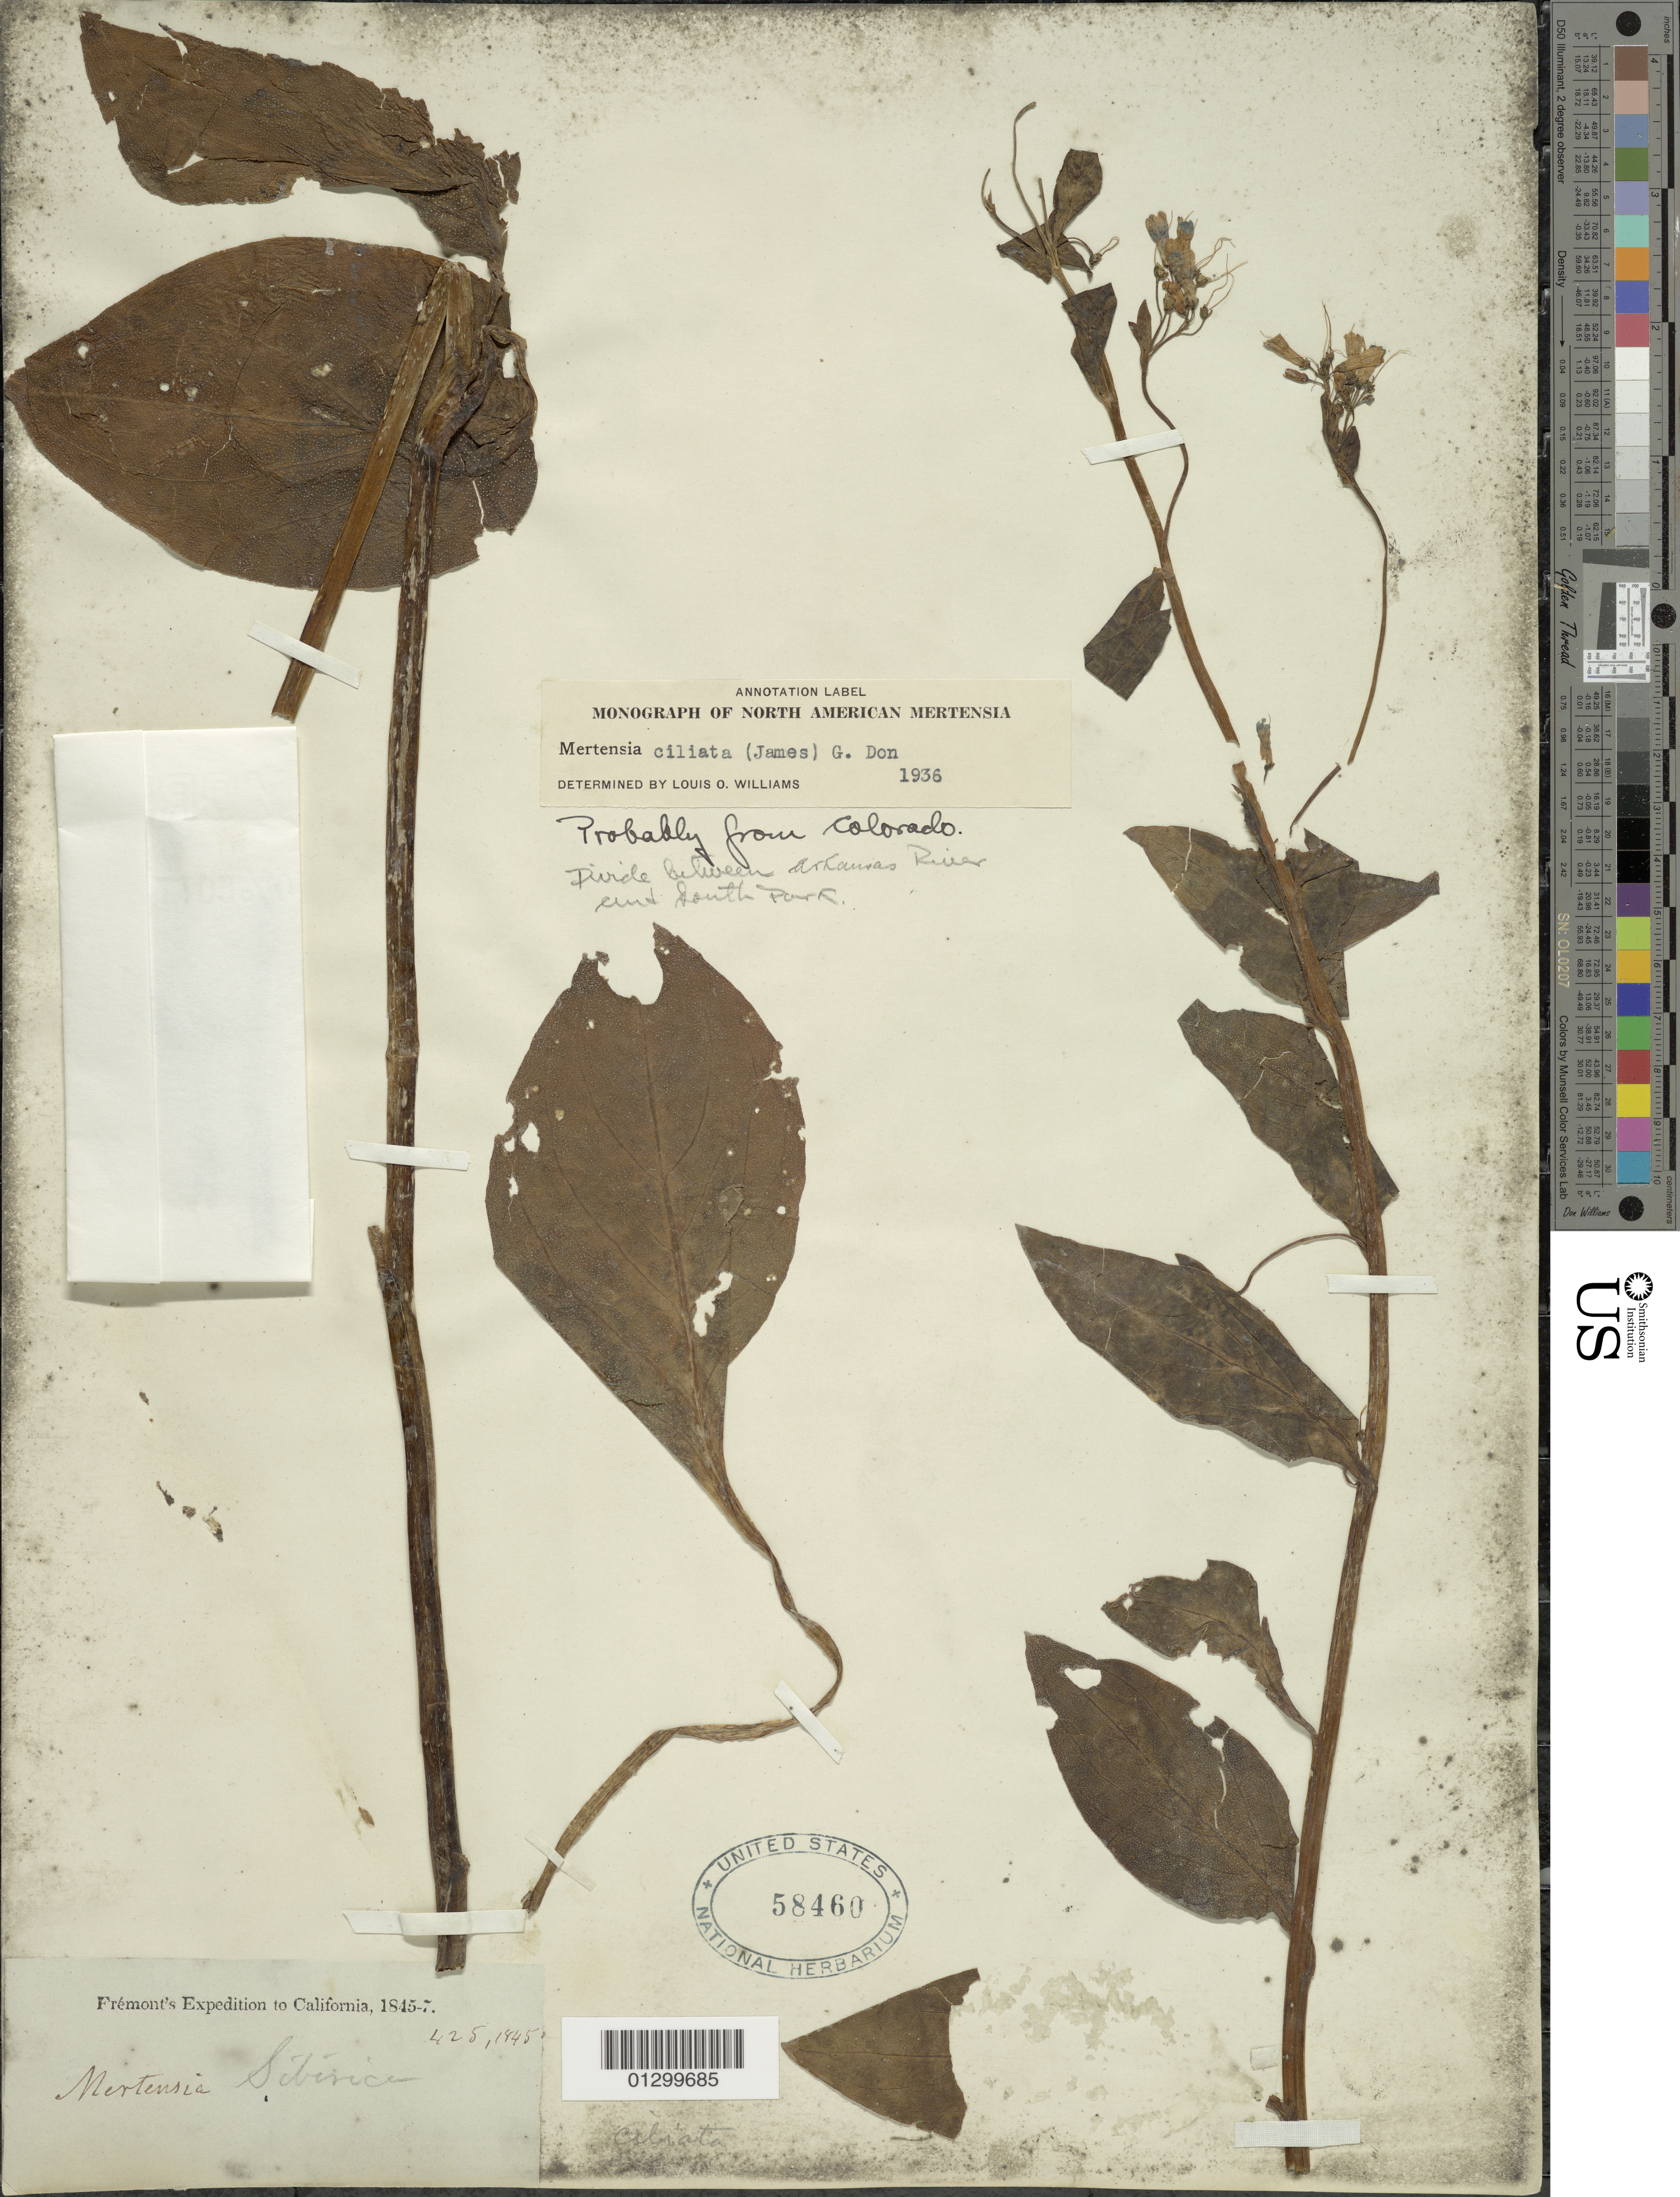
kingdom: Plantae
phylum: Tracheophyta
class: Magnoliopsida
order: Boraginales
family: Boraginaceae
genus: Mertensia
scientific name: Mertensia ciliata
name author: (James) G. Don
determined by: Williams, Louis O.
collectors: J. C. Frémont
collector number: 425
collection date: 1845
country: United States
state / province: Colorado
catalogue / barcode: US 58460